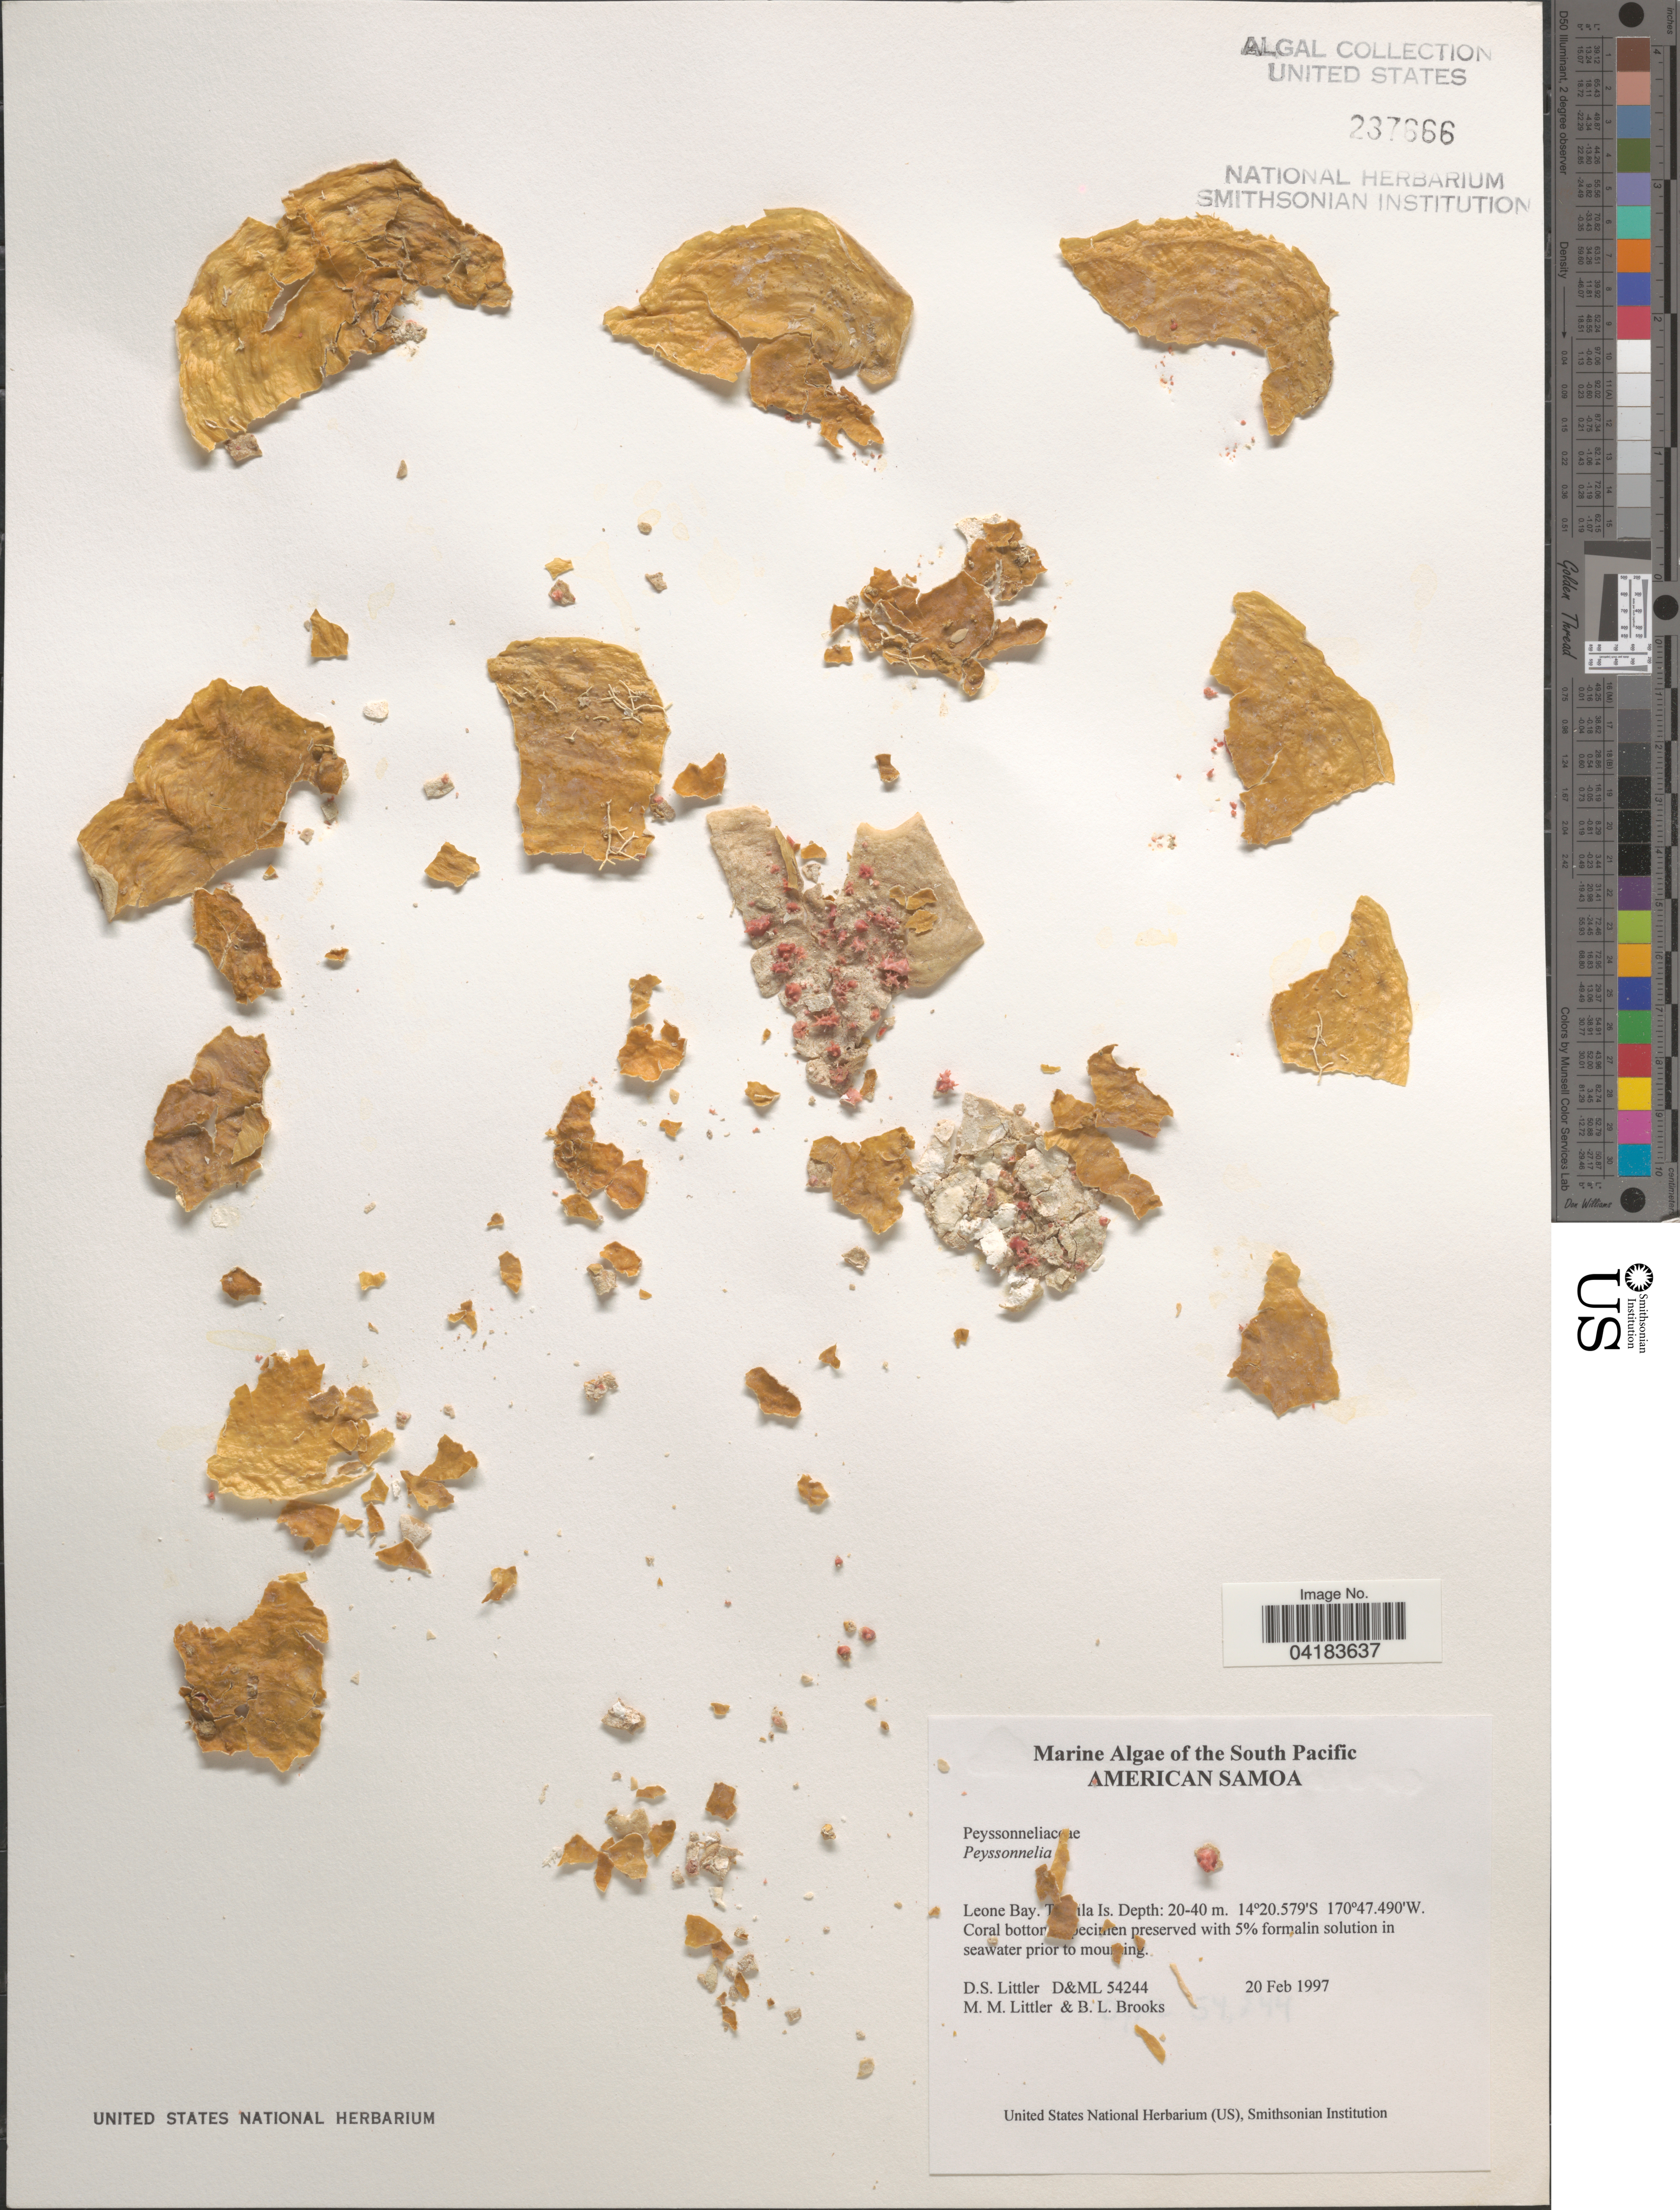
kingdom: Plantae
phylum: Rhodophyta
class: Florideophyceae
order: Peyssonneliales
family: Peyssonneliaceae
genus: Peyssonnelia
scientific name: Peyssonnelia sp.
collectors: D. S. Littler & B. Brooks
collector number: D&ML54244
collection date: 1997-02-20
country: American Samoa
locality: The South Pacific American Samoa. Leone Bay. T [illegible text]ila Is.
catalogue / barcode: US 237666